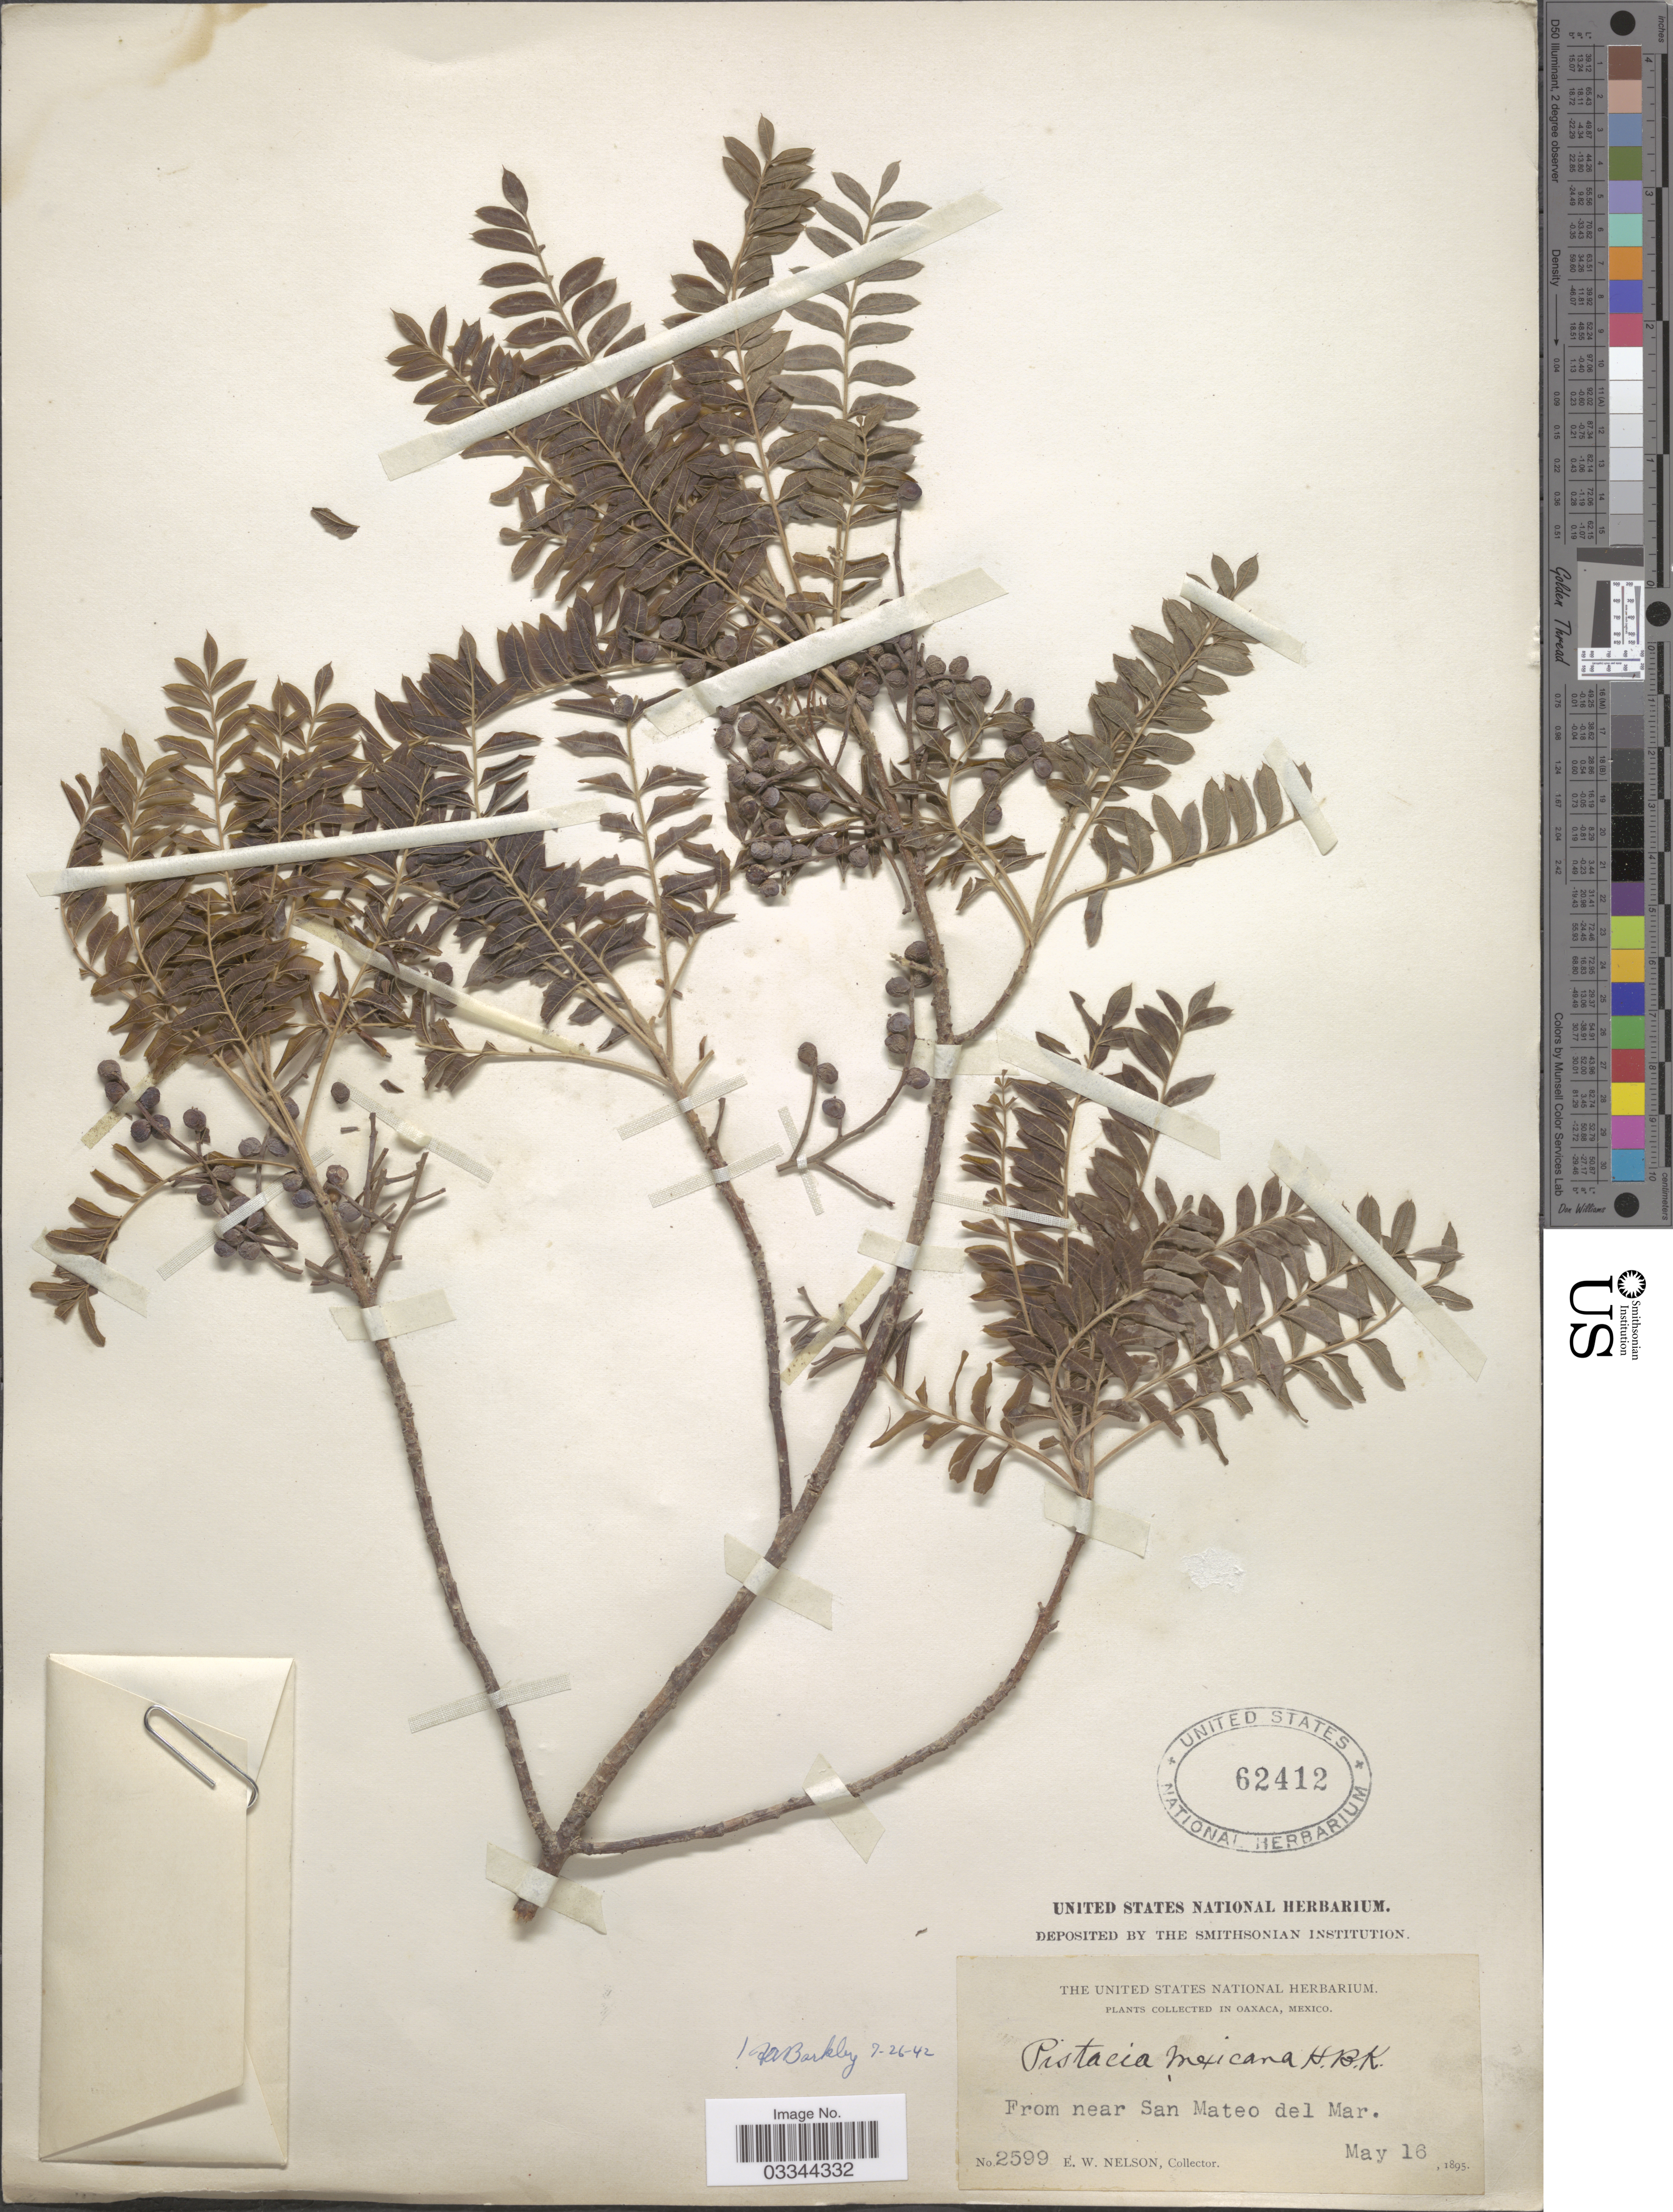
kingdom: Plantae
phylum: Tracheophyta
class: Magnoliopsida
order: Sapindales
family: Anacardiaceae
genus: Pistacia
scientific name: Pistacia mexicana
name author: Kunth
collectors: E. W. Nelson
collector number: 2599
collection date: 1895-05-16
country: Mexico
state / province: Oaxaca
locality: From near San Mateo del Mar.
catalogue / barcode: US 62412